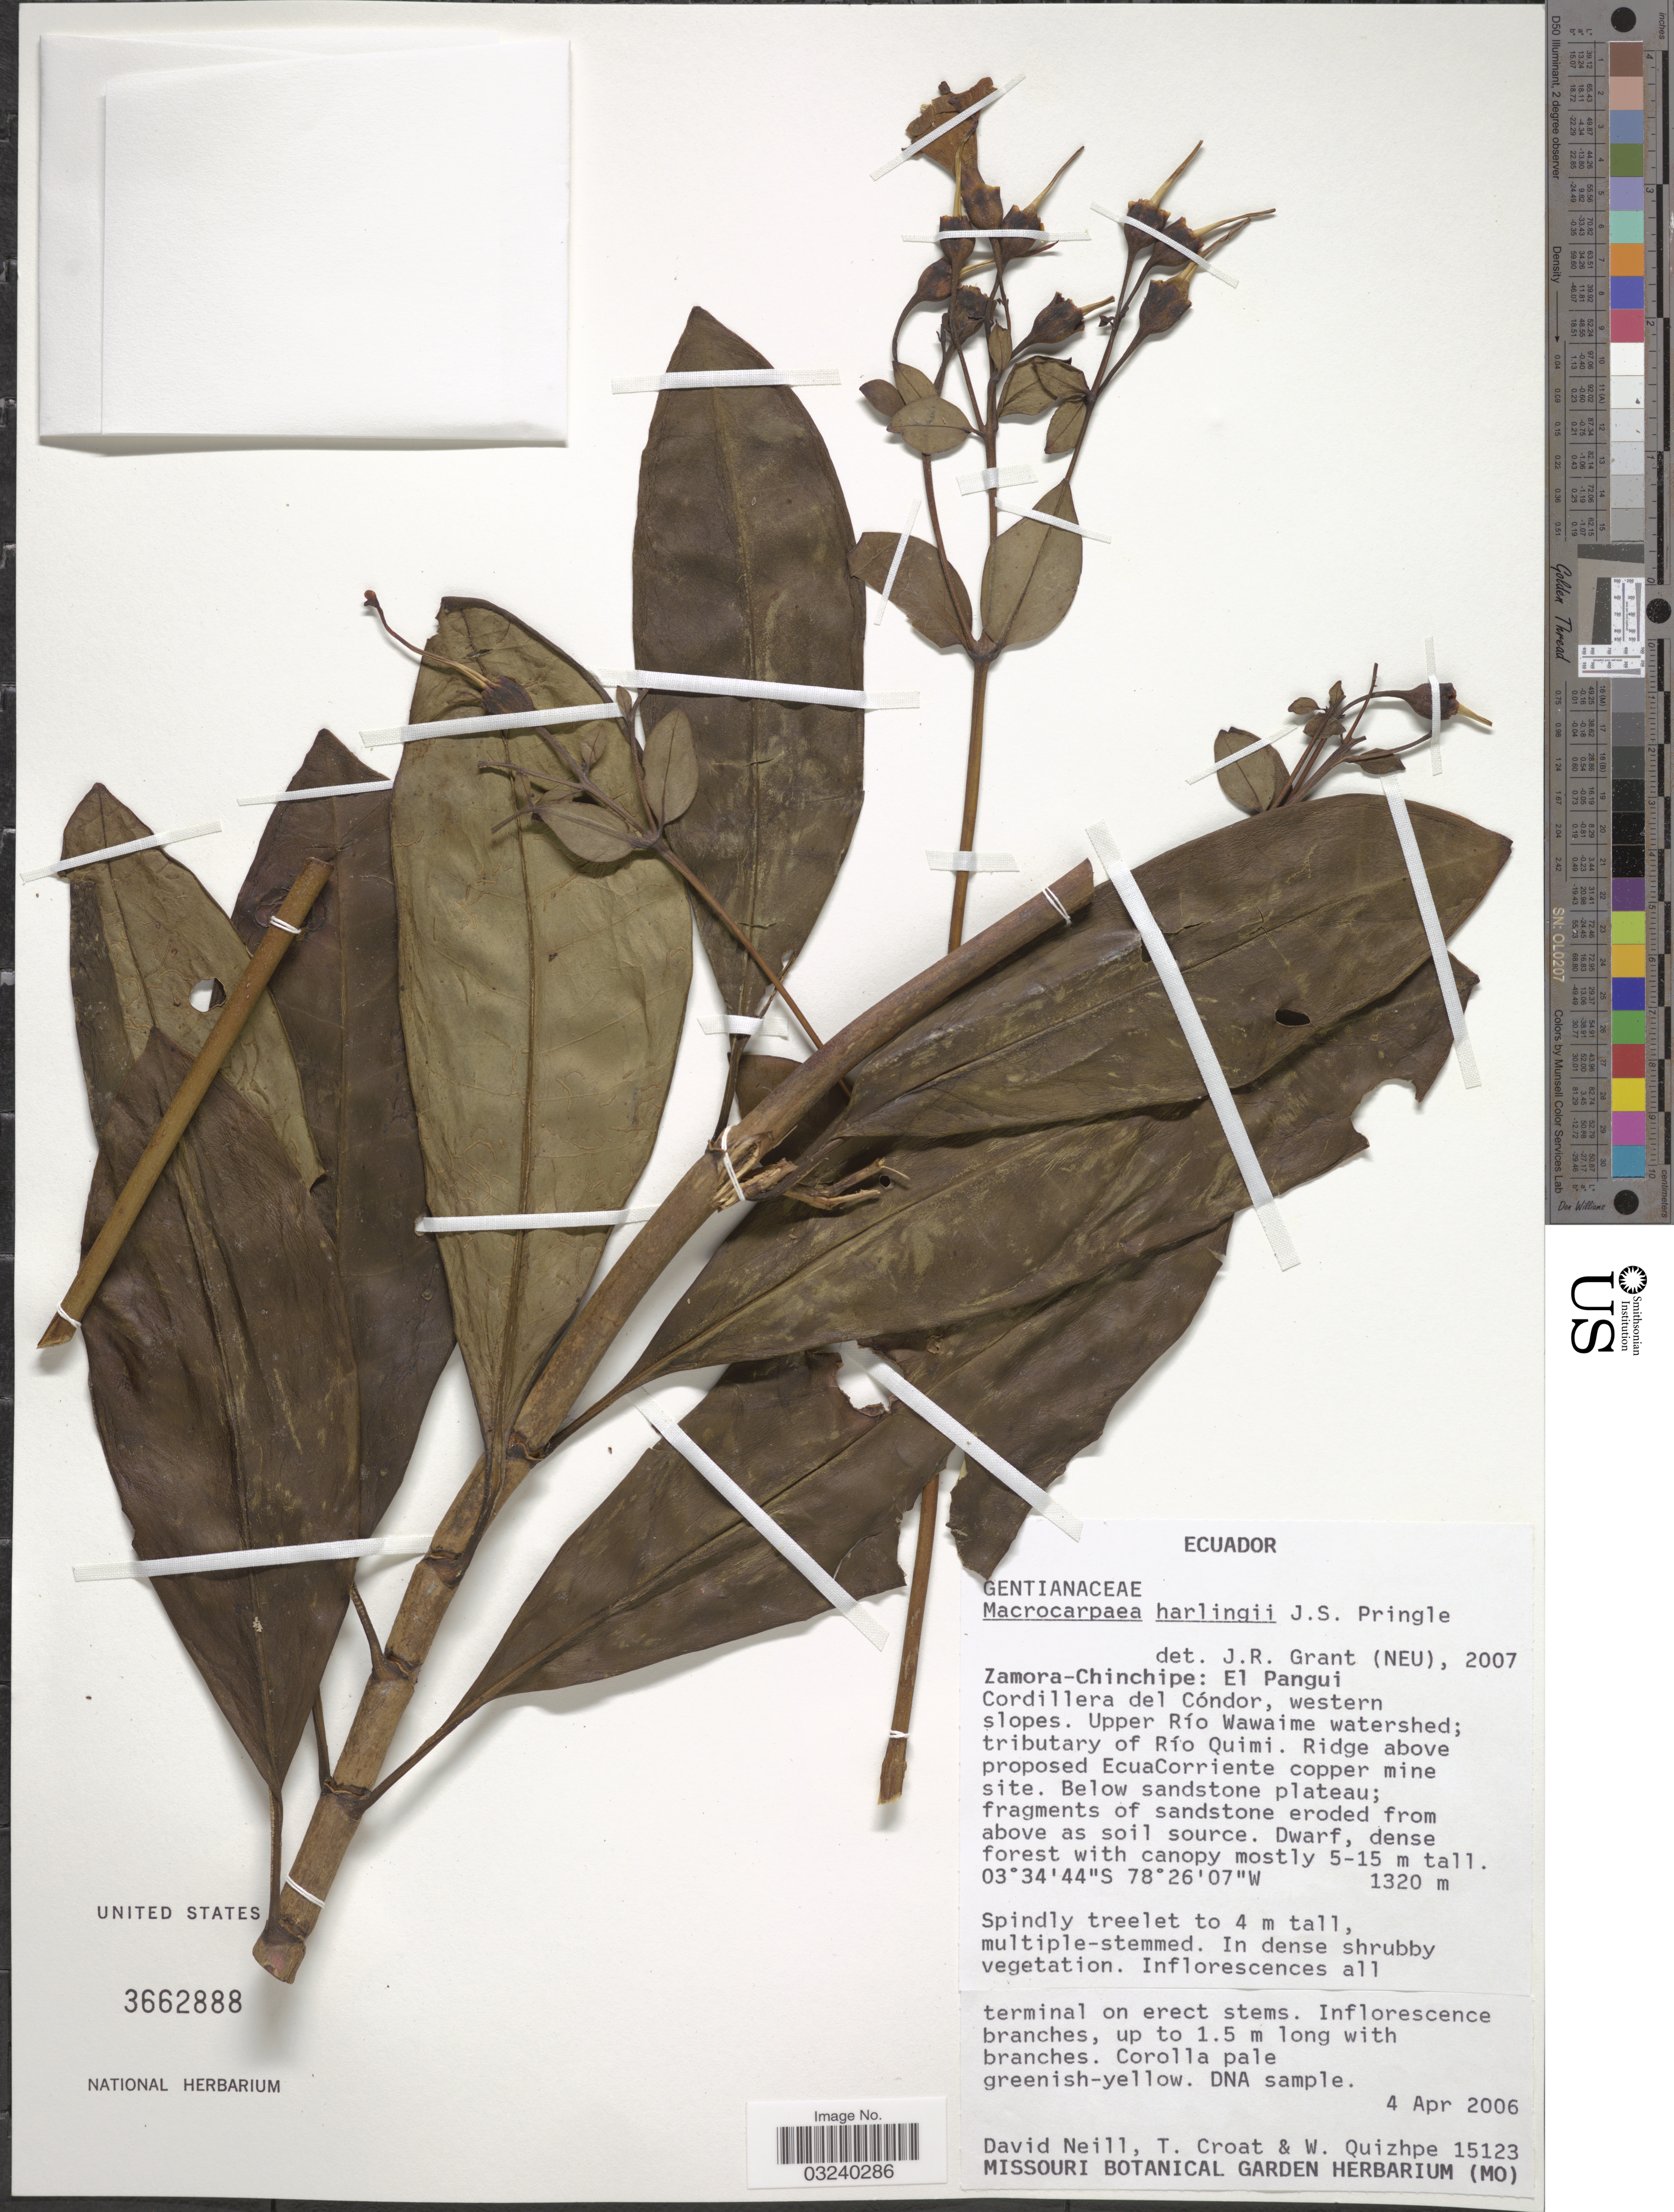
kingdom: Plantae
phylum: Tracheophyta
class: Magnoliopsida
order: Gentianales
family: Gentianaceae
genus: Macrocarpaea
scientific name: Macrocarpaea harlingii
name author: J.S. Pringle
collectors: D. Neill, T. B. Croat & W. Quizhpe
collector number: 15123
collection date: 2006-04-04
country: Ecuador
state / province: Zamora-Chinchipe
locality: El Pangui. Cordillera del Cóndor, western slopes. Upper Río Wawaime watershed; tributary of Río Quimi. Ridge above proposed EcuaCorriente copper mine site.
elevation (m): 1320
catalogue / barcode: US 3662888